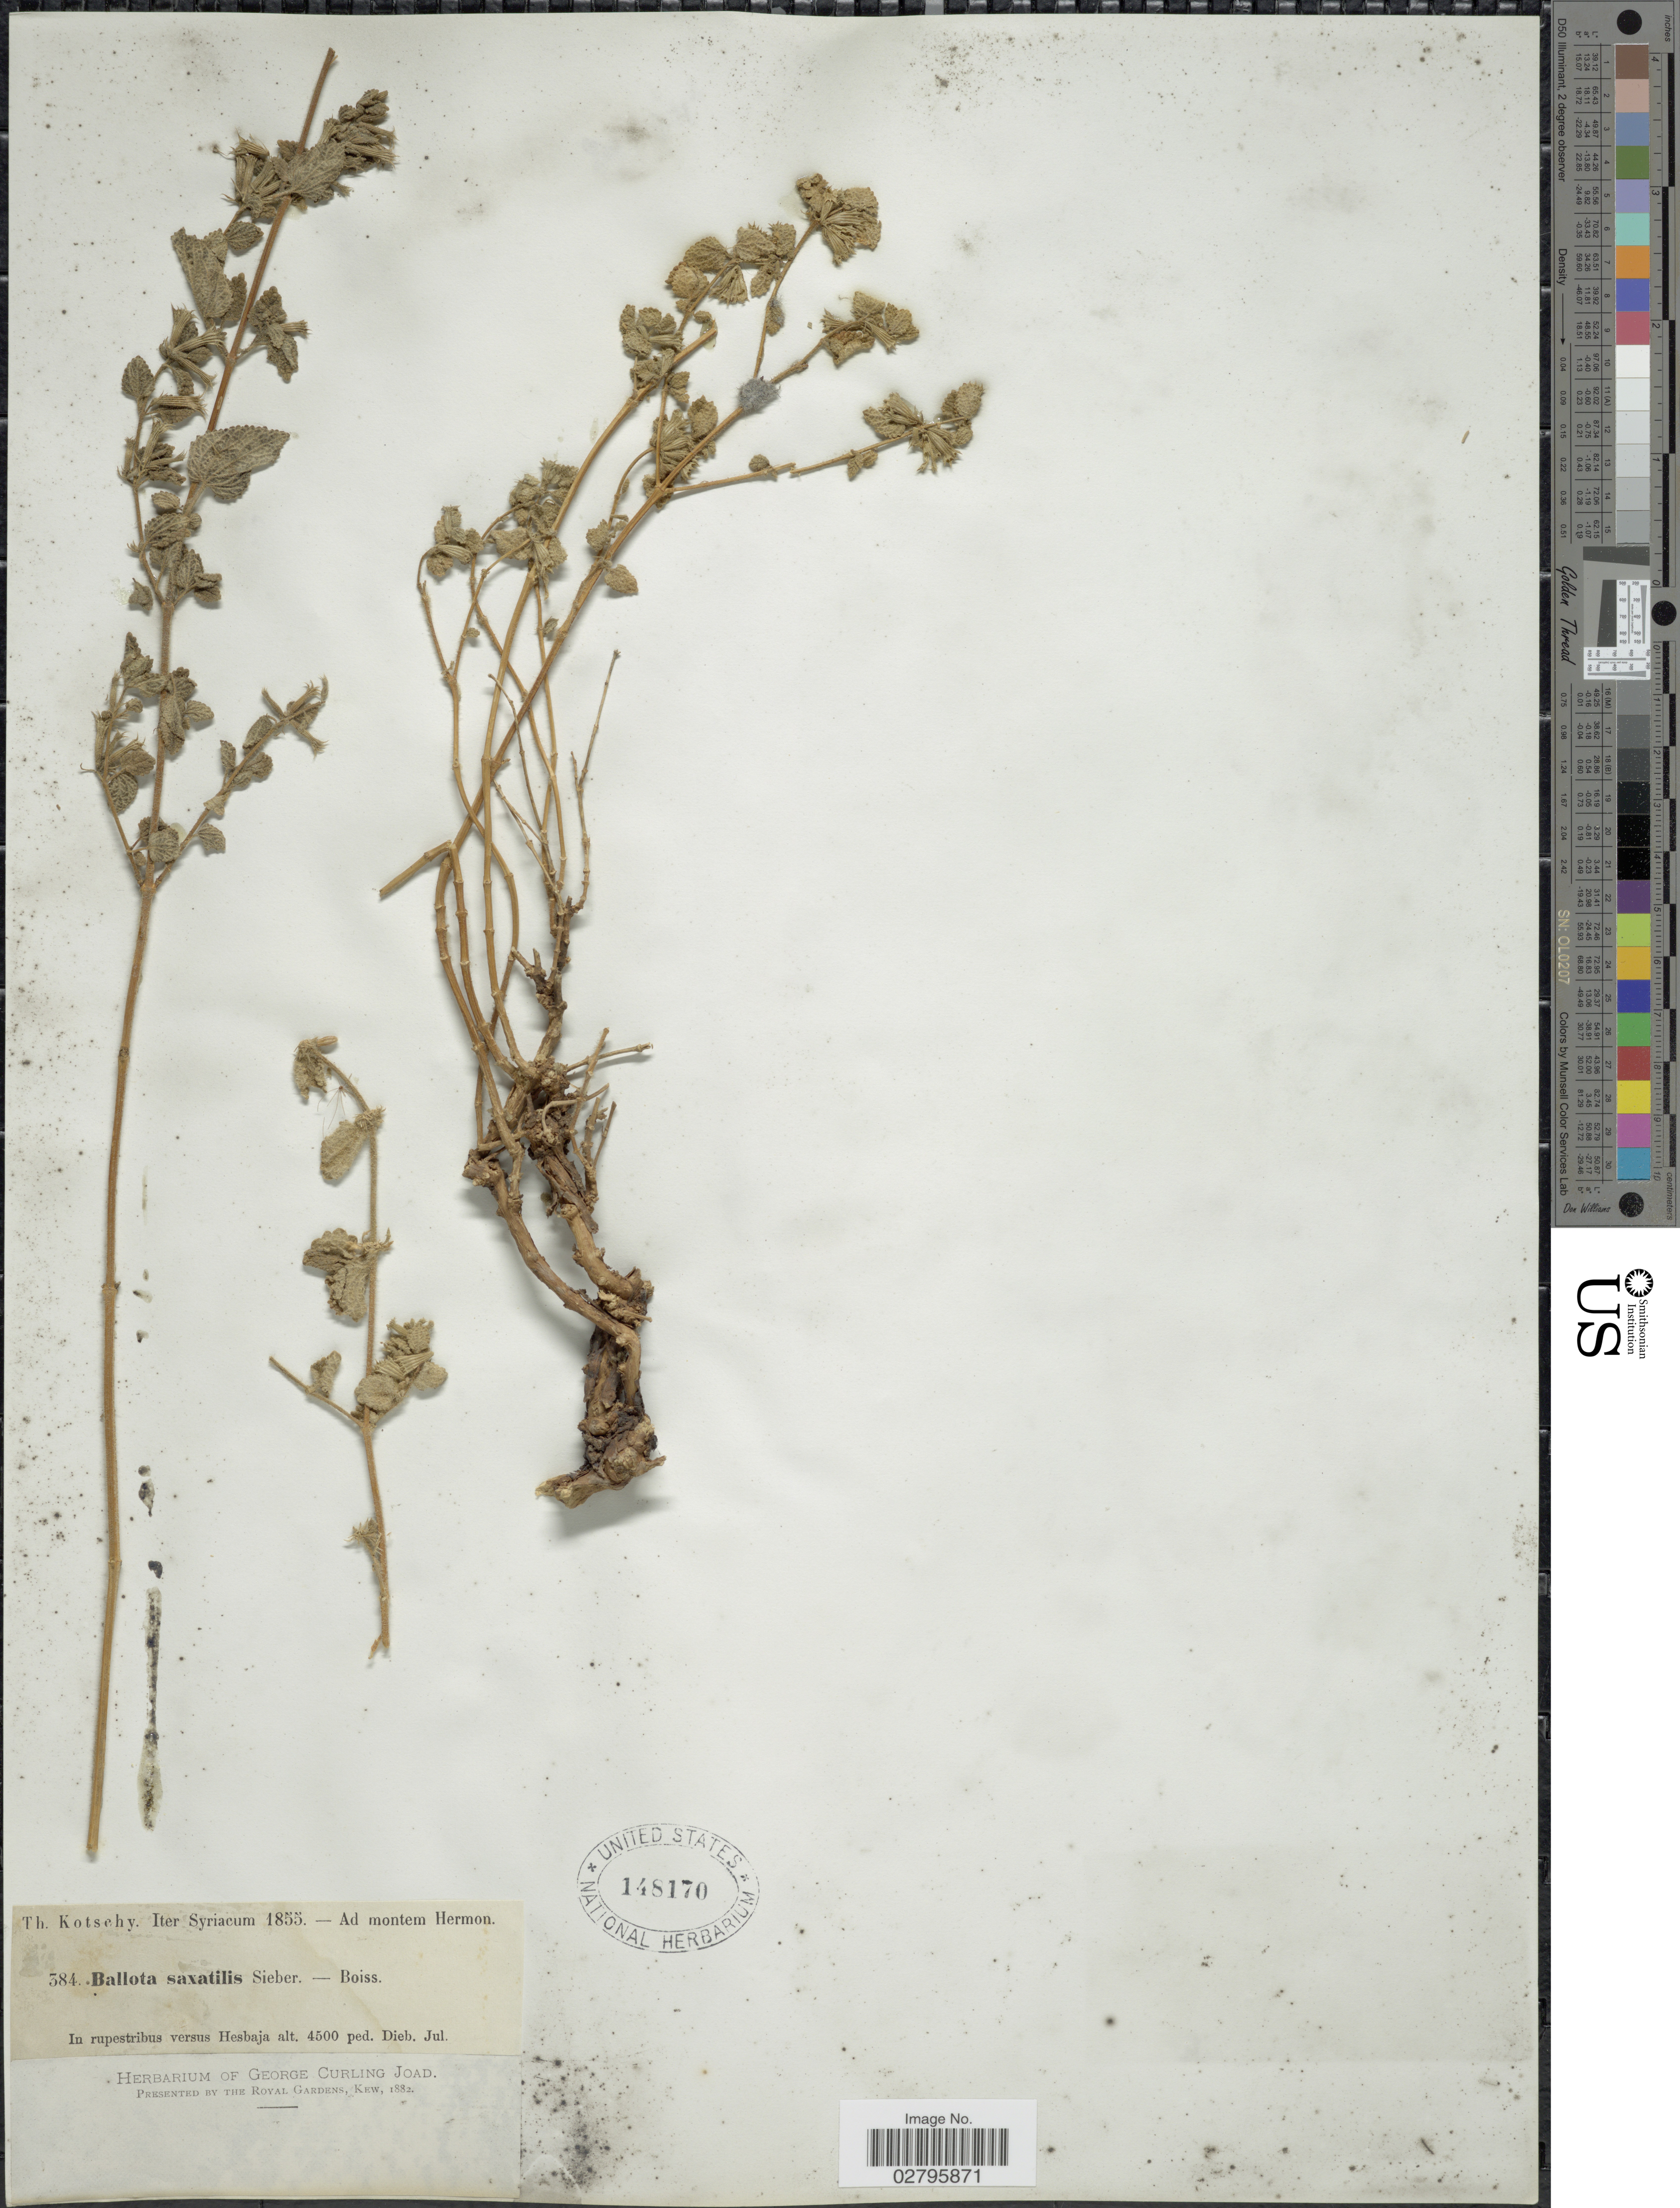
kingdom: Plantae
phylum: Tracheophyta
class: Magnoliopsida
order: Lamiales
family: Lamiaceae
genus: Ballota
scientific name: Ballota saxatilis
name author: Sieber ex C. Presl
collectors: K. G. Kotschy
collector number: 384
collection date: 1855-07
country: Syria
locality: Iter Syriacum. Ad montem Hermon. In rupestribus versus Heshbaja.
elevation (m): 1372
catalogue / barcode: US 148170